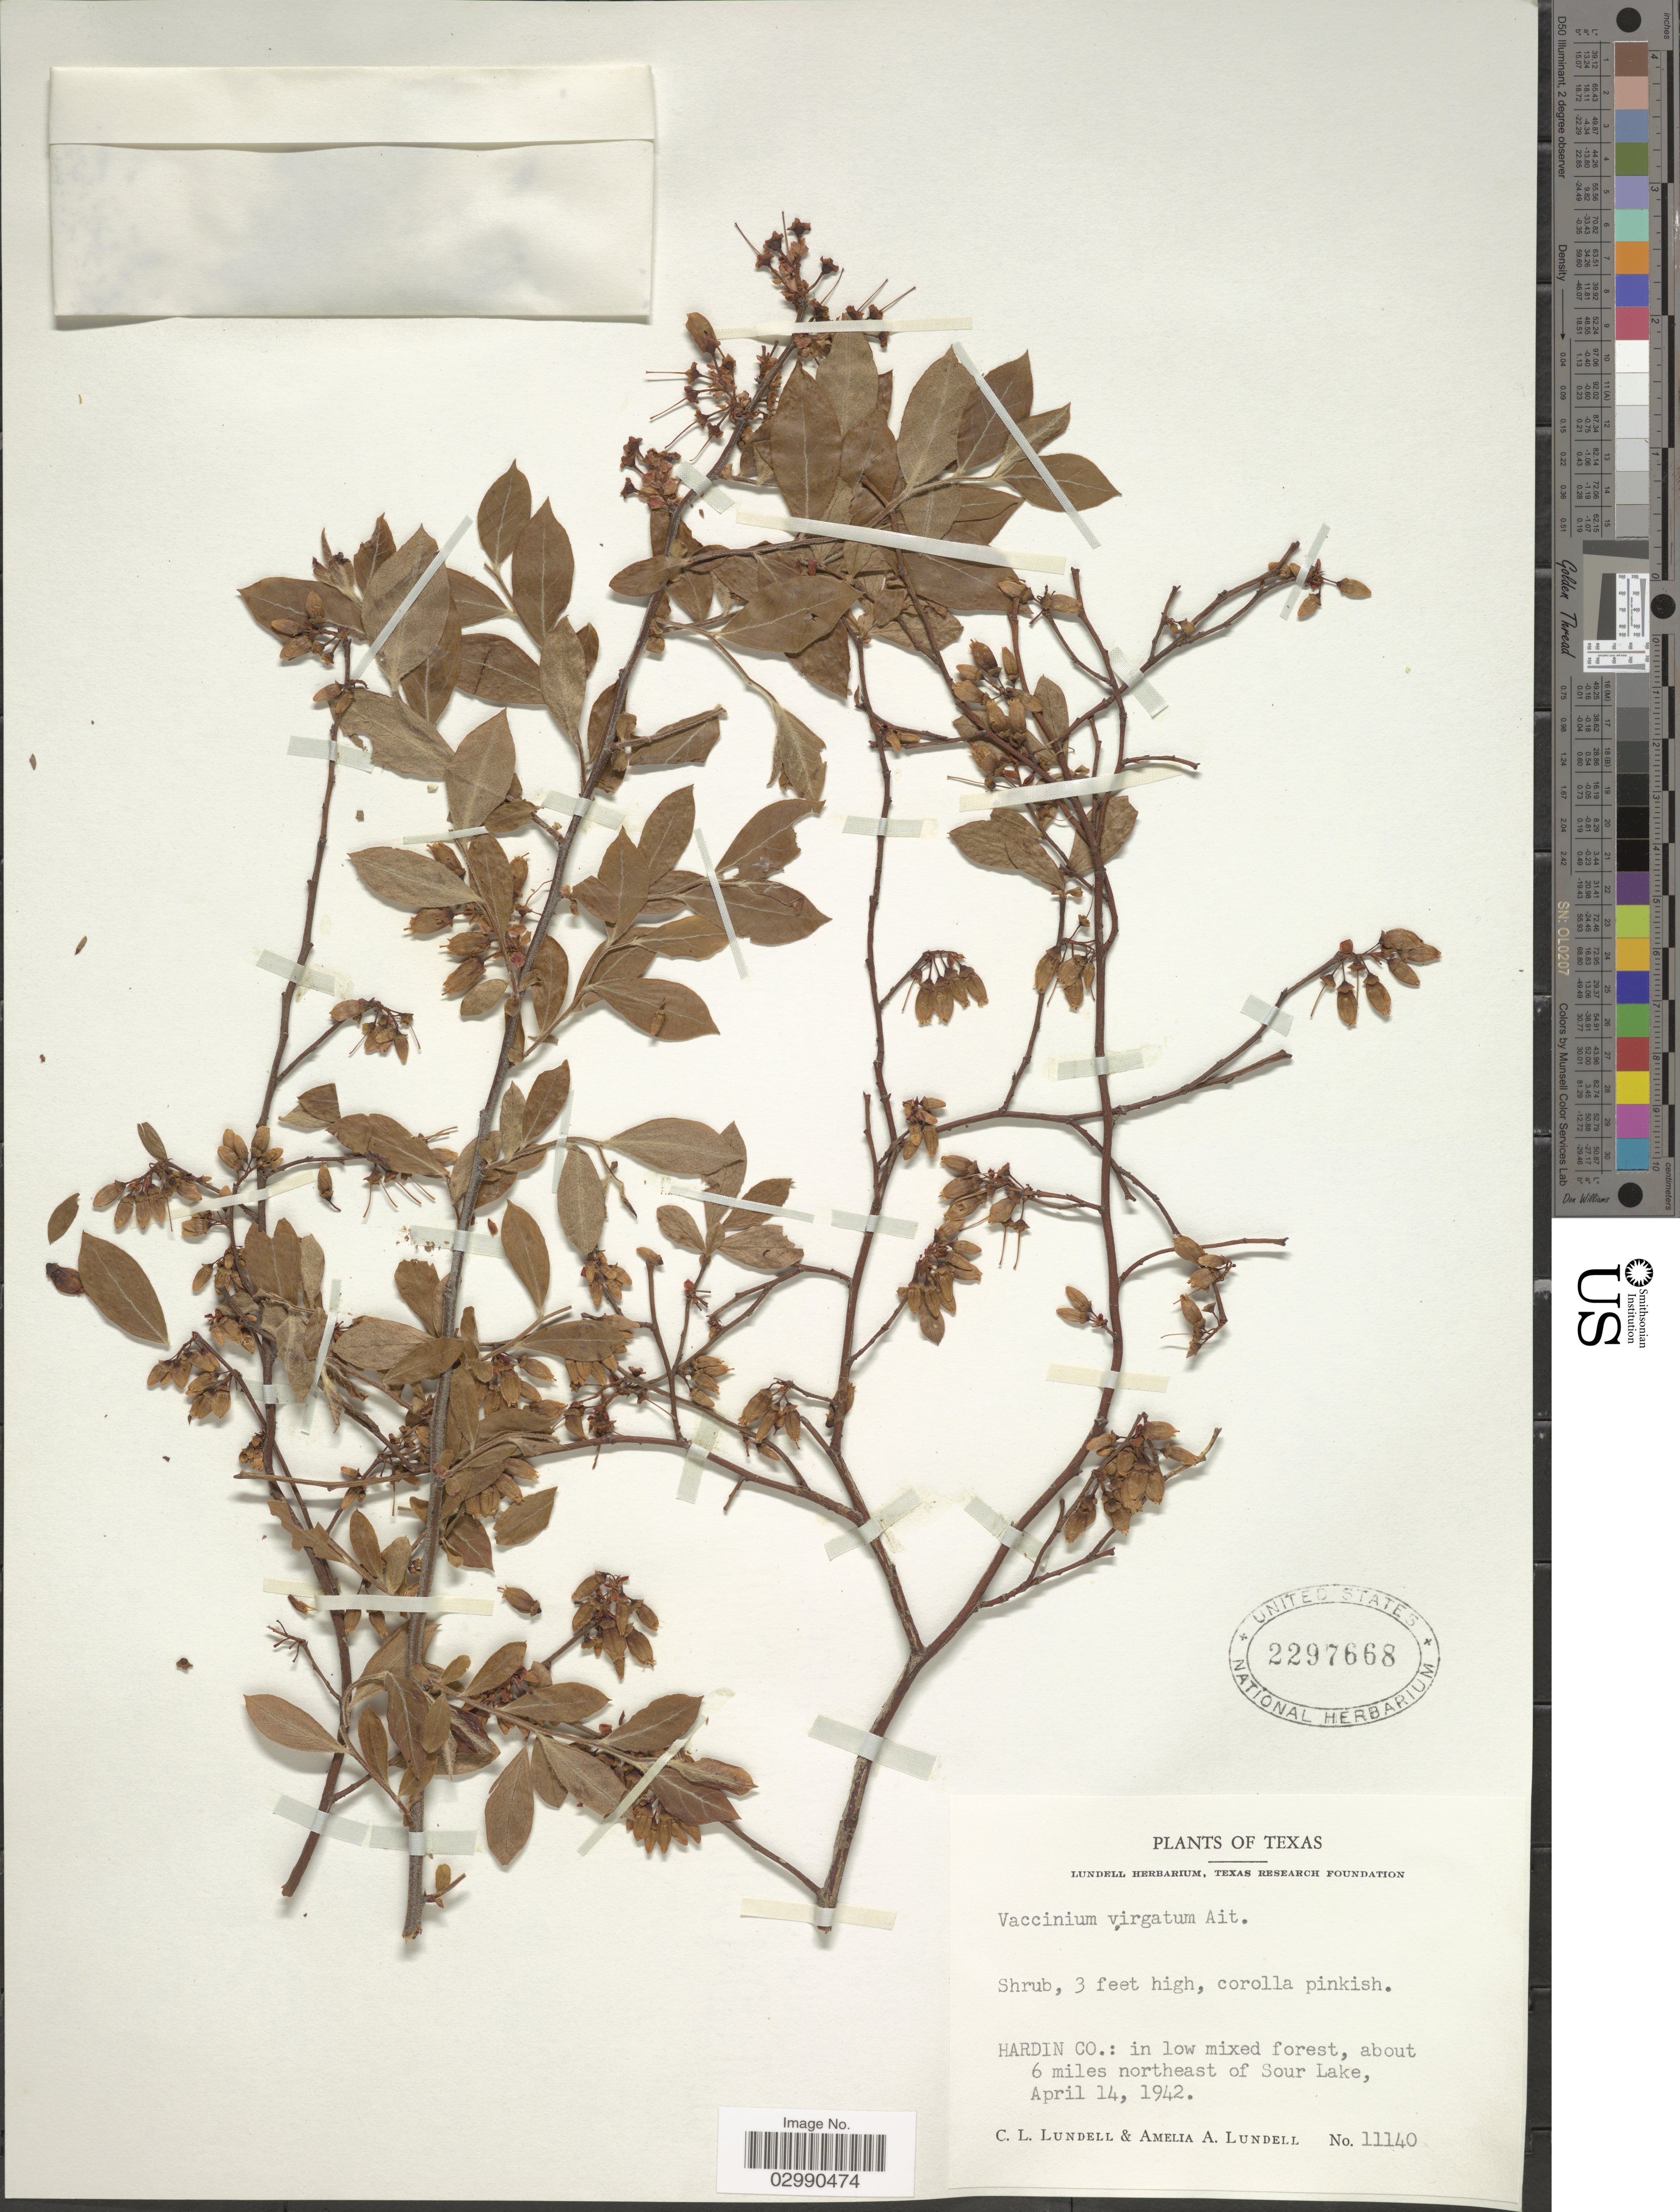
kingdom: Plantae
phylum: Tracheophyta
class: Magnoliopsida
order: Ericales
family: Ericaceae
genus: Vaccinium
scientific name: Vaccinium virgatum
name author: Aiton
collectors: C. L. Lundell & A. A. Lundell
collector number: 11140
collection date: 1942-04-14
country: United States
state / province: Texas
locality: Hardin Co.: about 6 miles northeast of Sour Lake.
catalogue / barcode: US 2297668